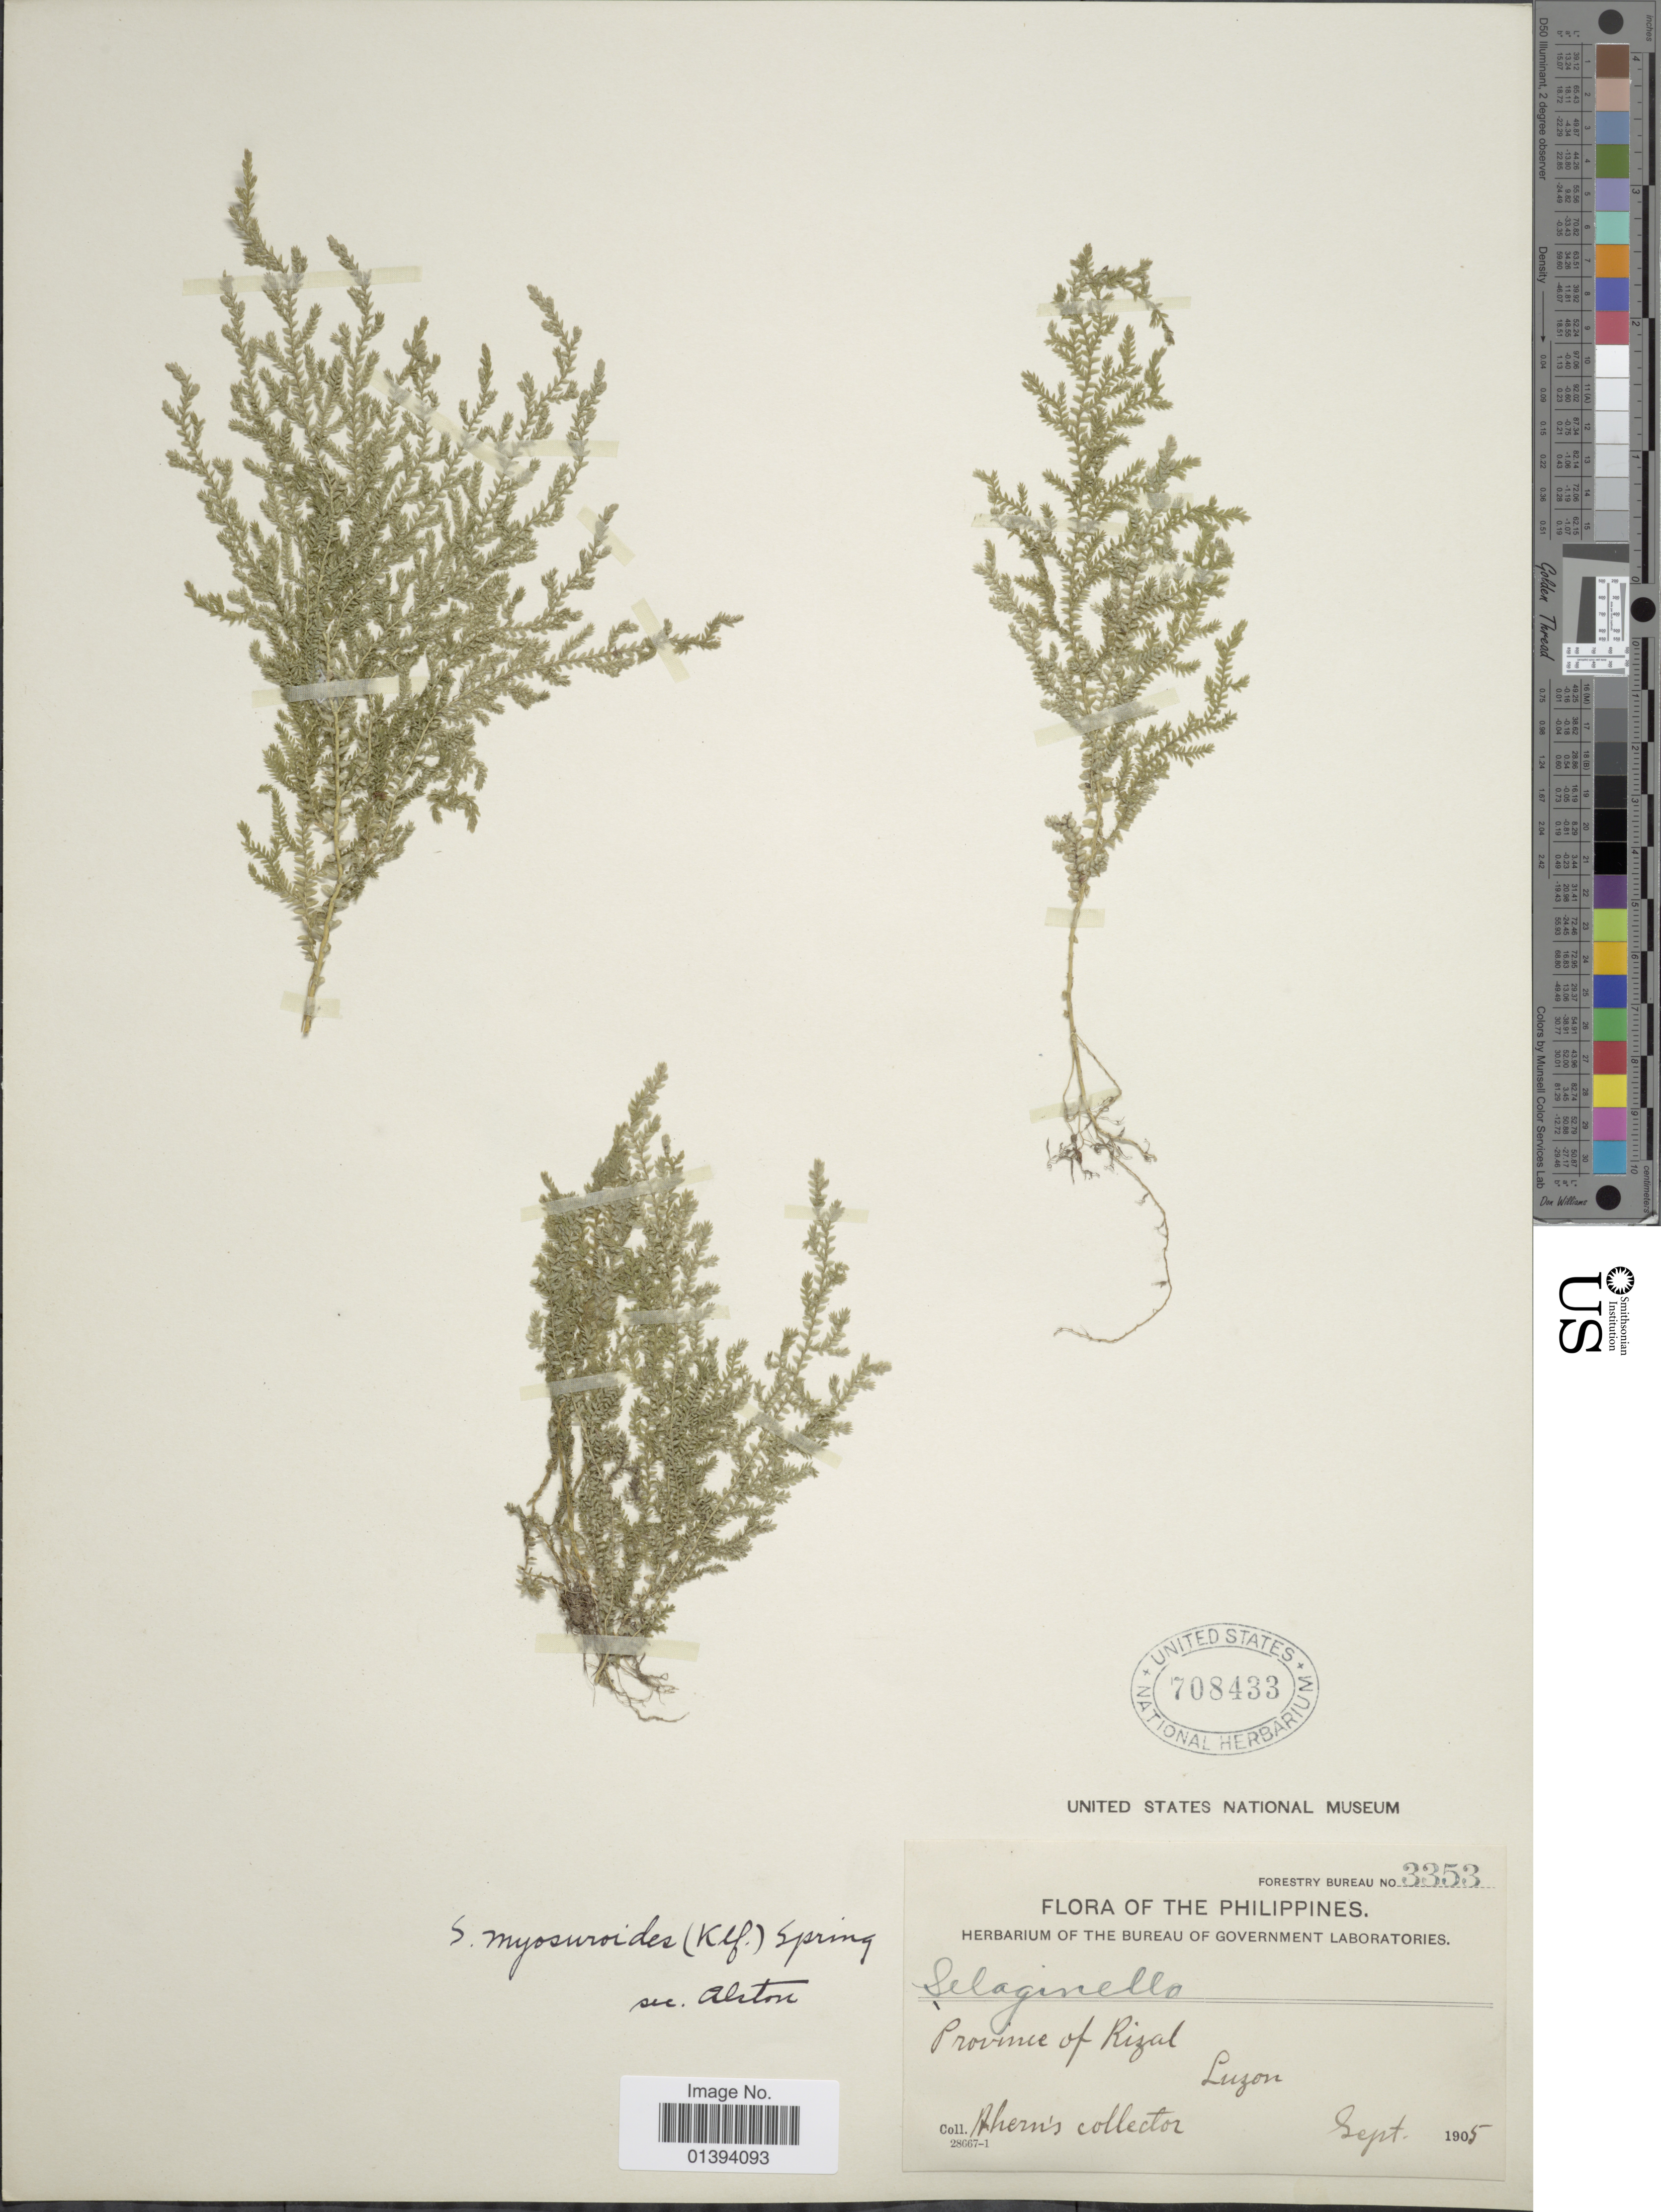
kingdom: Plantae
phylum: Tracheophyta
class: Lycopodiopsida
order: Selaginellales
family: Selaginellaceae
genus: Selaginella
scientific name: Selaginella myosuroides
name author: (Kaulf.) Spring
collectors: Ahern's collector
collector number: Forestry Bureau 3353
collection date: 1905-09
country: Philippines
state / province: Central Luzon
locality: Province of Rizal, Luzon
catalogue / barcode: US 708433